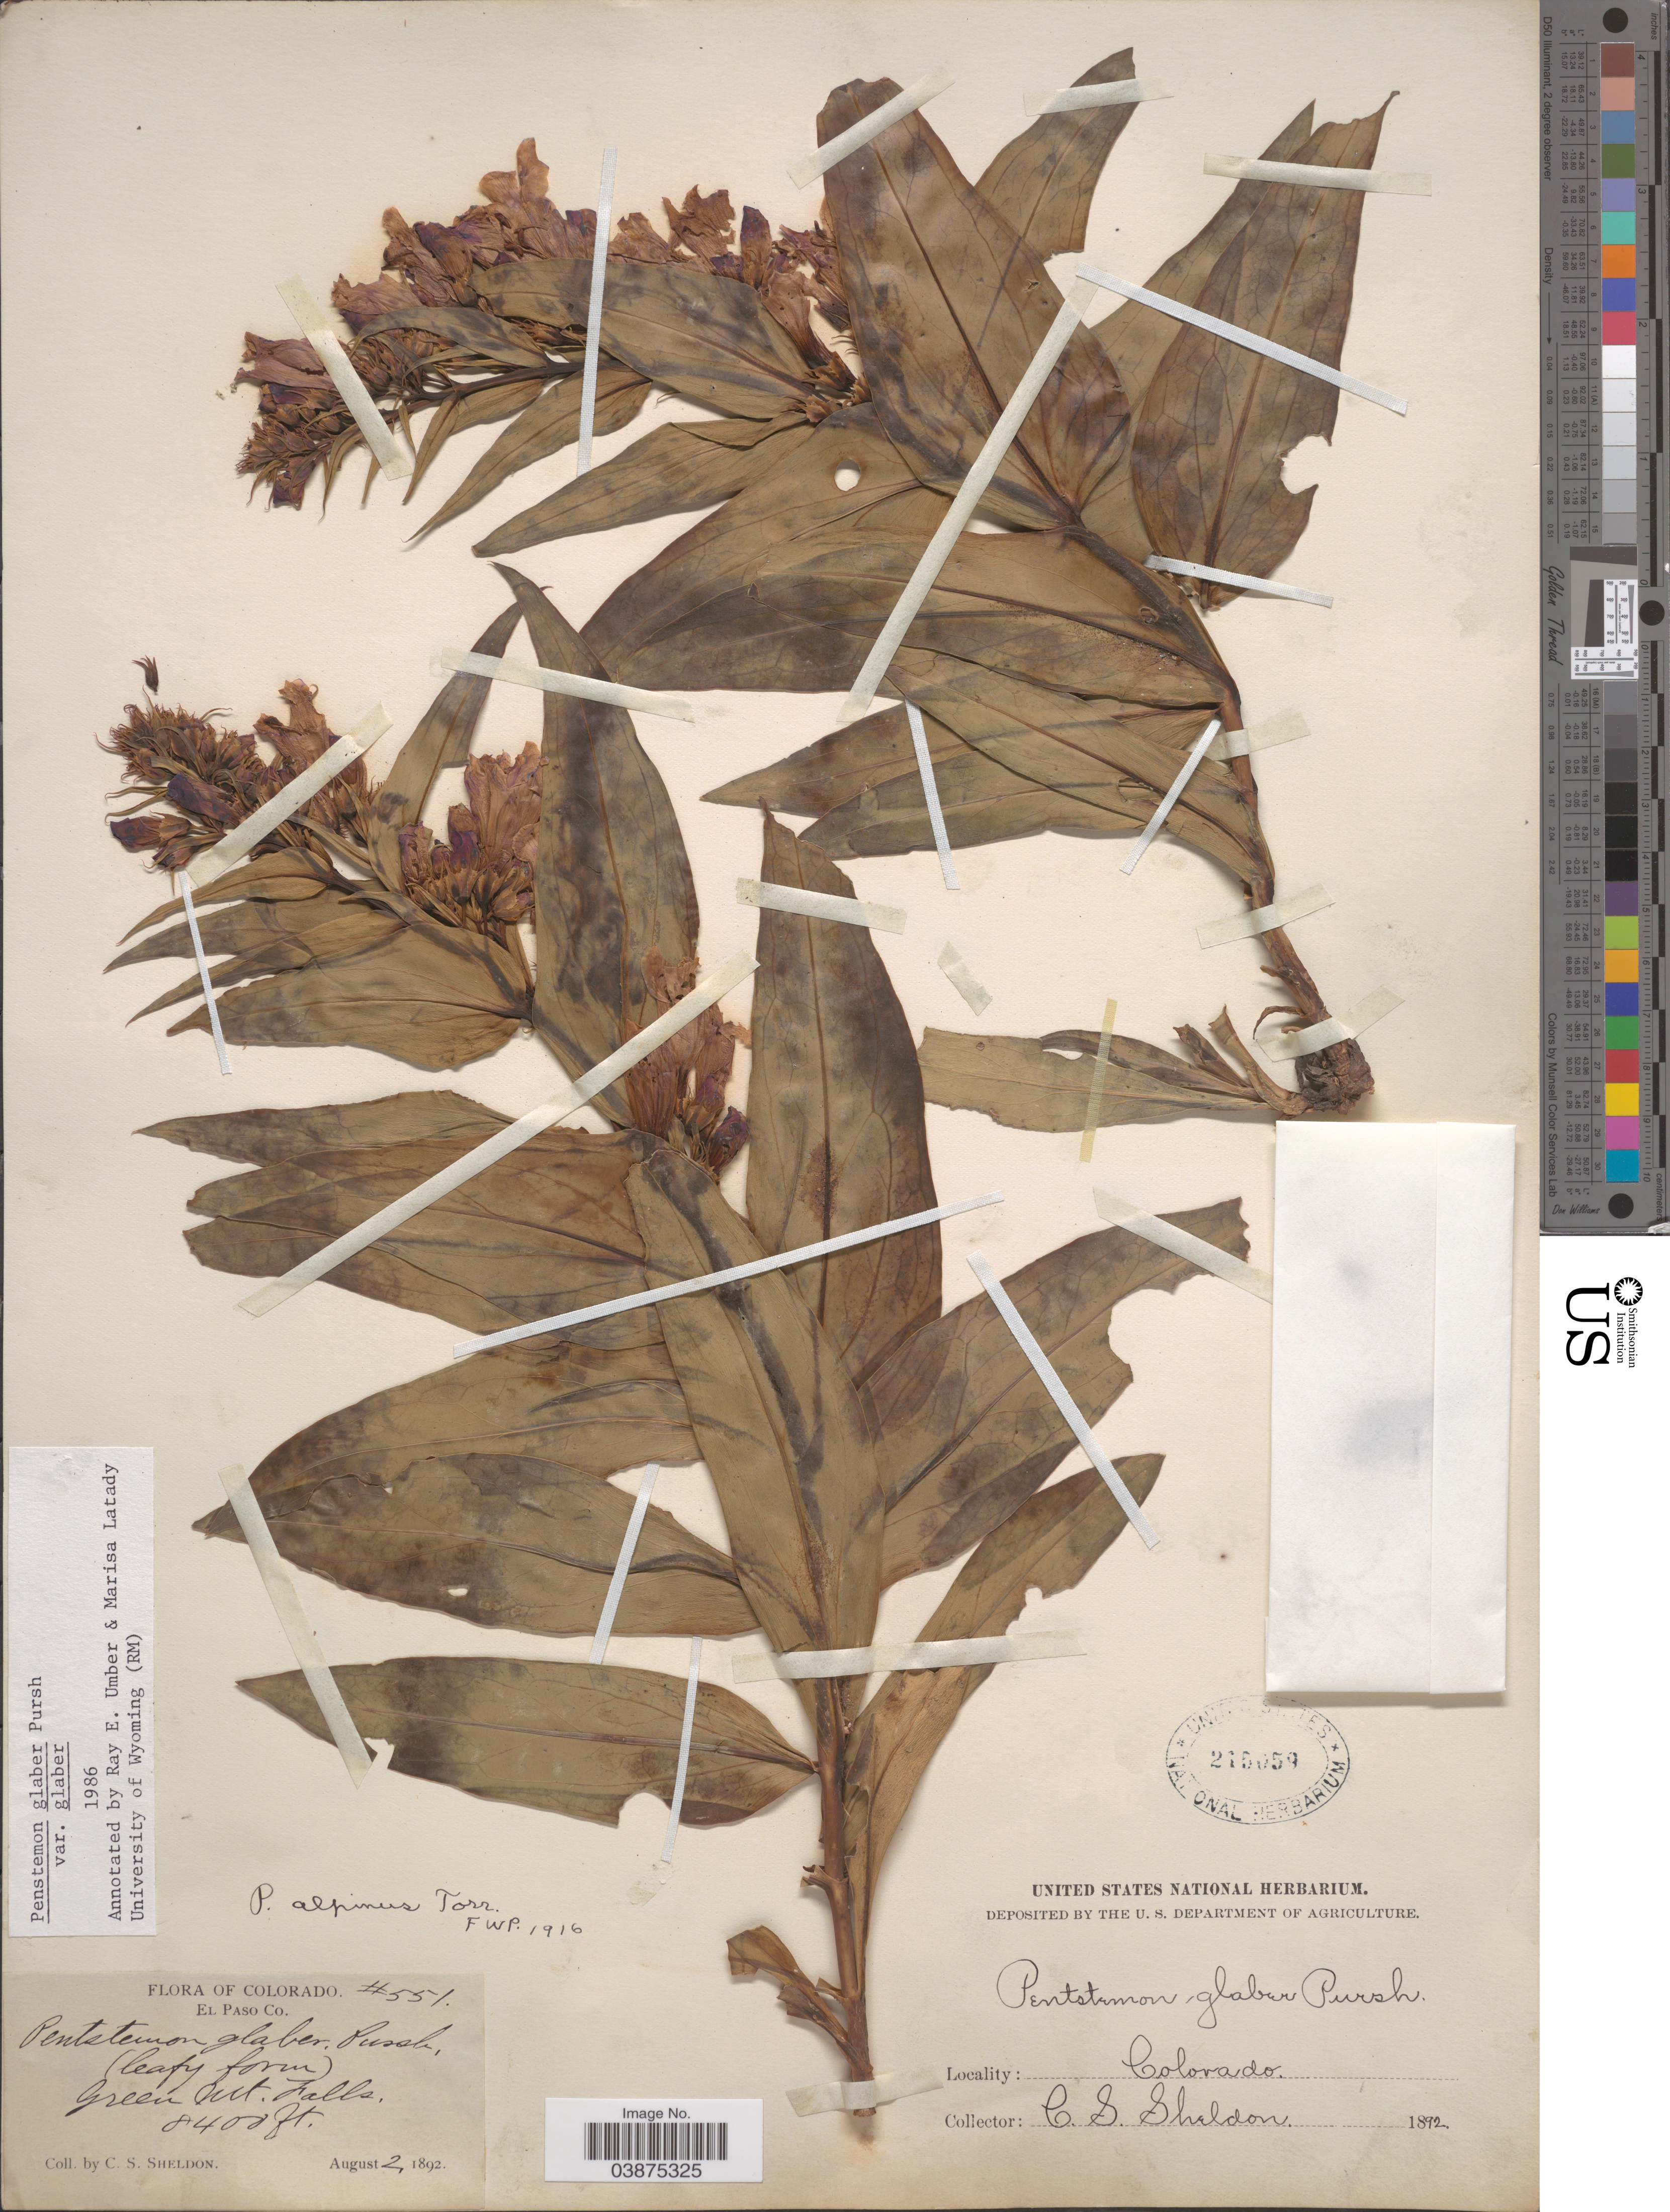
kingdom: Plantae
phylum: Tracheophyta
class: Magnoliopsida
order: Lamiales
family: Plantaginaceae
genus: Penstemon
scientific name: Penstemon glaber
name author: Pursh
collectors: C. S. Sheldon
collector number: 551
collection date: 1892-08-02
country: United States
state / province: Colorado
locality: El Paso Co. Green Mt. Falls.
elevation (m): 2560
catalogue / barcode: US 215059